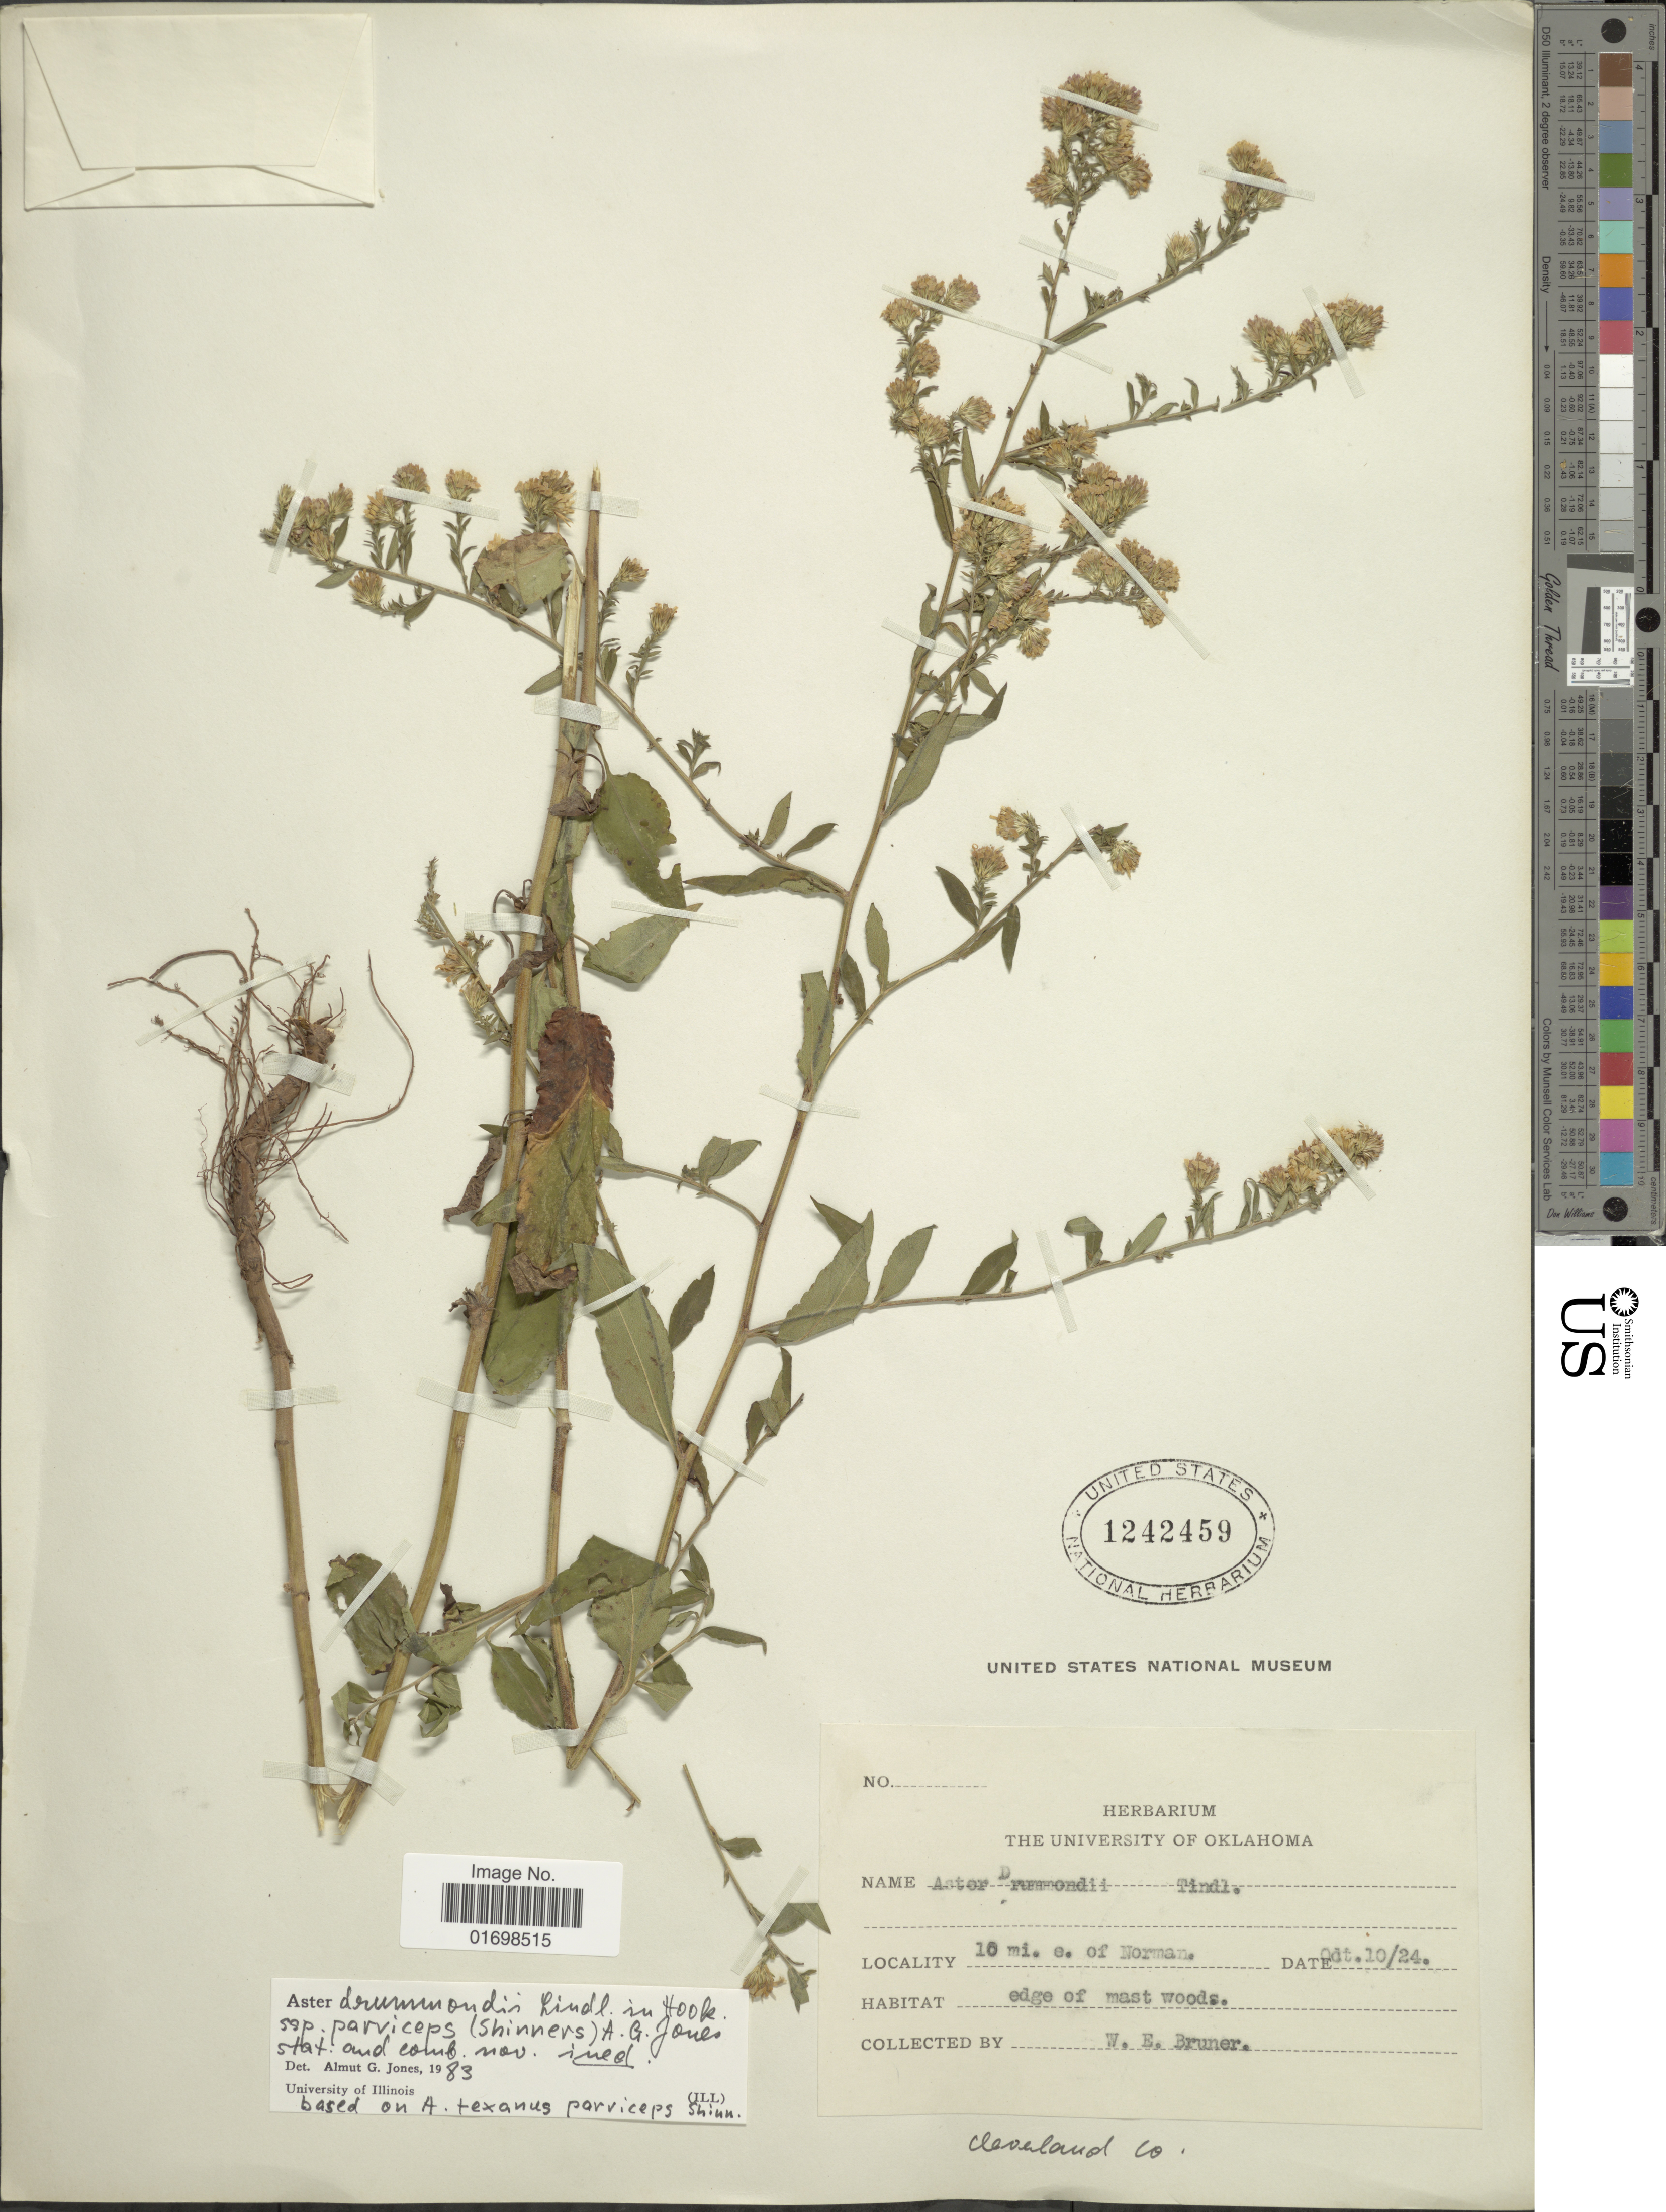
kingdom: Plantae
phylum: Tracheophyta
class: Magnoliopsida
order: Asterales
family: Asteraceae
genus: Symphyotrichum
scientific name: Symphyotrichum drummondii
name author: (Lindl.) G.L. Nesom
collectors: W. Bruner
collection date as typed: Transcribed d/m/y: 10/10/24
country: United States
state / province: Oklahoma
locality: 10 mi. e. of Norman. Cleveland Co.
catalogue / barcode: US 1242459